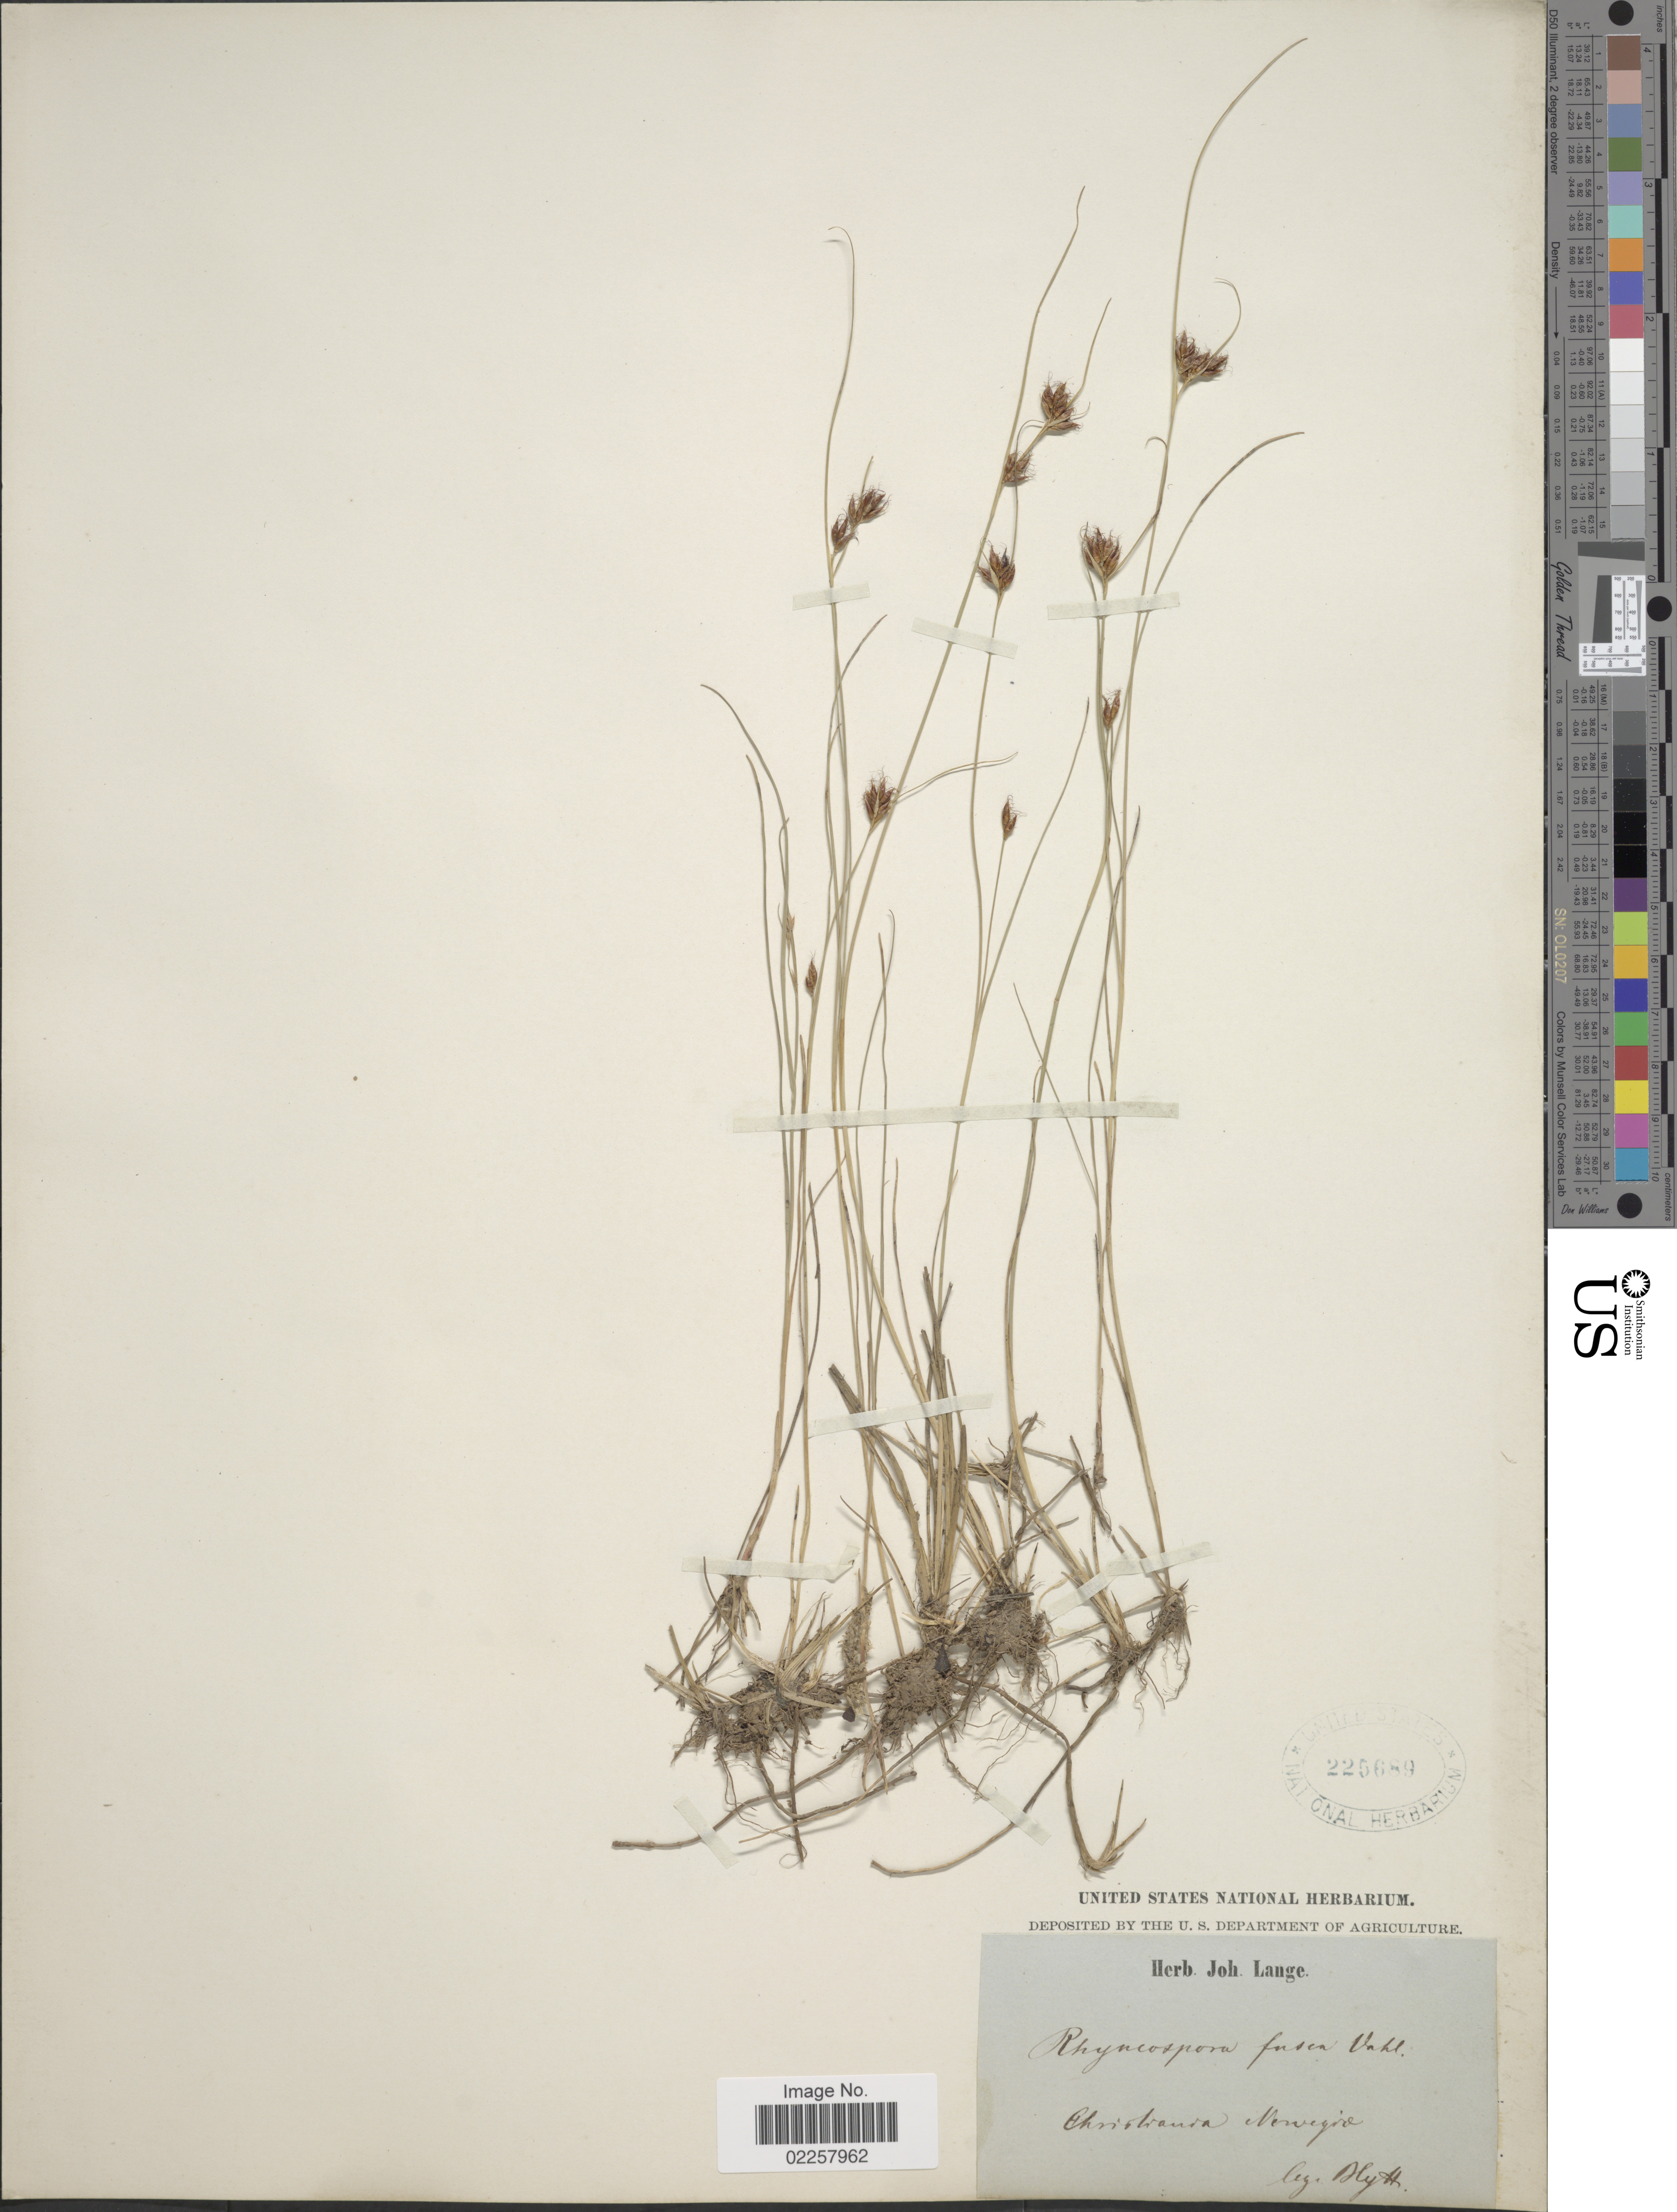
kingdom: Plantae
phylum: Tracheophyta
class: Liliopsida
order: Poales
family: Cyperaceae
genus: Rhynchospora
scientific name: Rhynchospora fusca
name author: (L.) W.T. Aiton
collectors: Blytt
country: Norway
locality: Christania, Norvegia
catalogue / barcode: US 225689